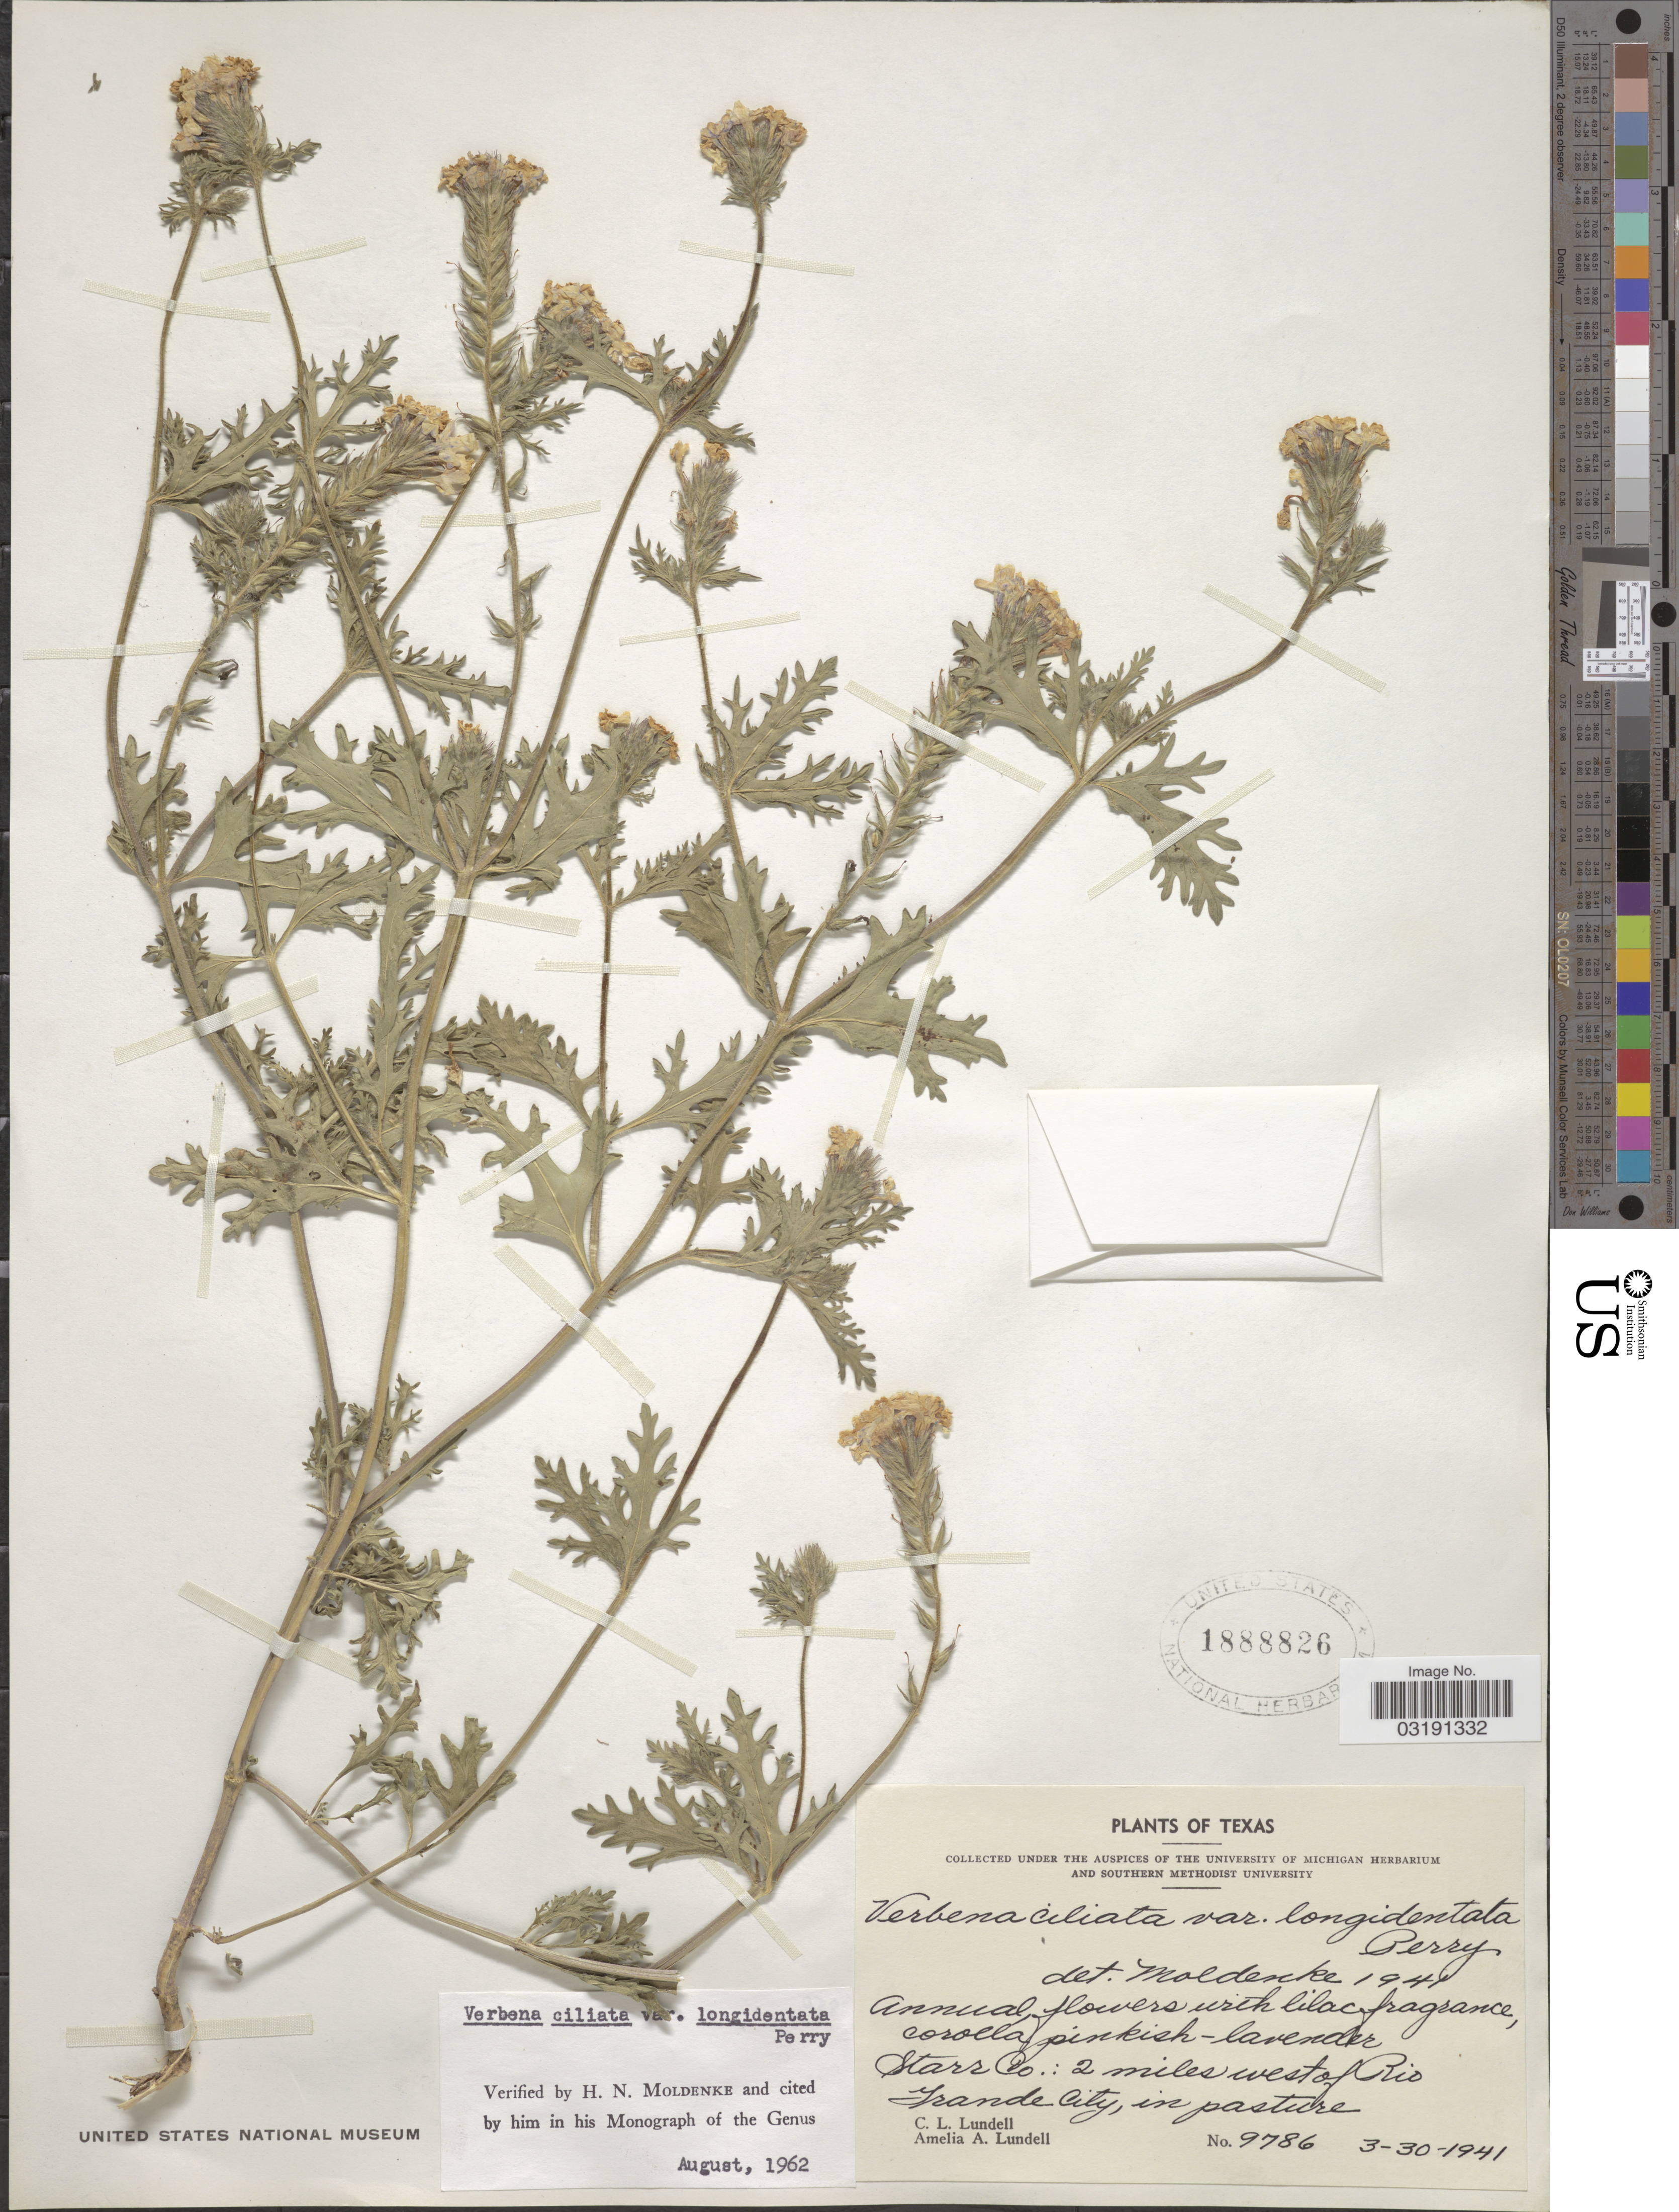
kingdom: Plantae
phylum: Tracheophyta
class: Magnoliopsida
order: Lamiales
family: Verbenaceae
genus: Verbena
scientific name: Verbena ciliata var. longidentata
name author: L.M. Perry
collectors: C. L. Lundell & A. A. Lundell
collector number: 9786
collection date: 1941-03-30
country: United States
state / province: Texas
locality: Starr Co.: 2 miles west of Rio Grande City.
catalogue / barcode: US 1888826